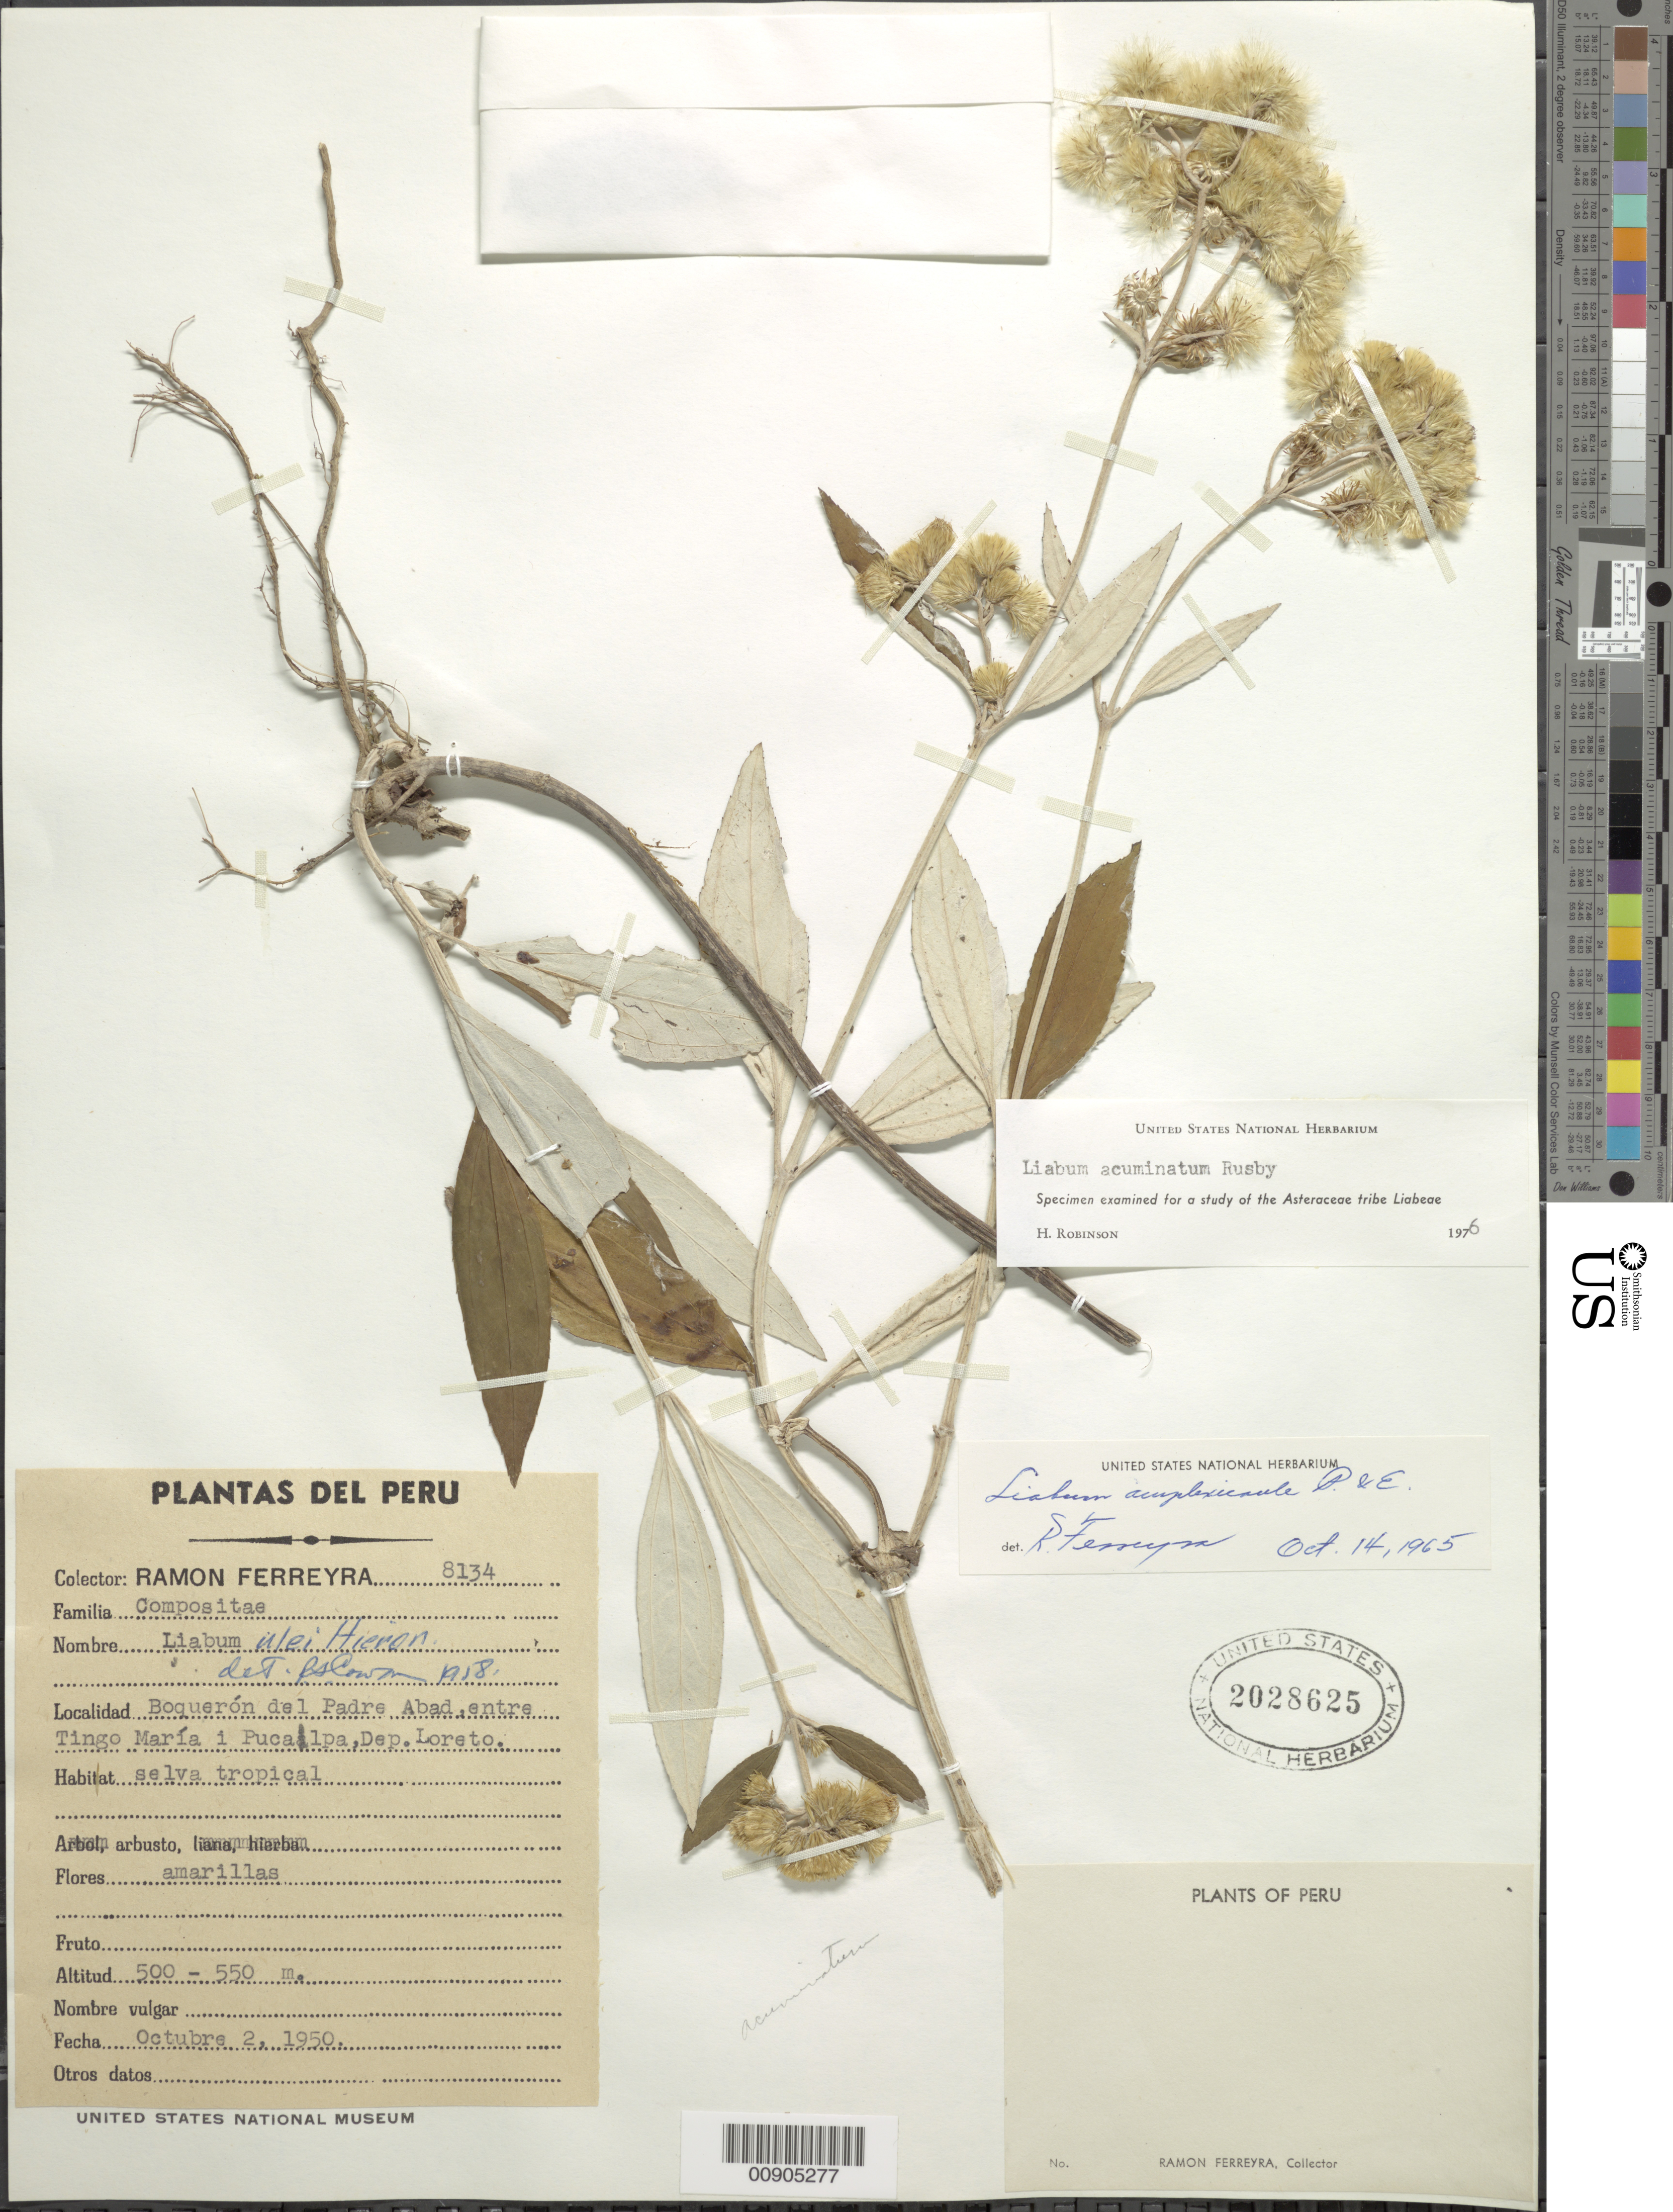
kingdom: Plantae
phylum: Tracheophyta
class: Magnoliopsida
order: Asterales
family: Asteraceae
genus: Liabum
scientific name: Liabum acuminatum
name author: Rusby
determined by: Robinson, Harold E., (US)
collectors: R. A. Ferreyra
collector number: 8134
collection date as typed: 2 October 1950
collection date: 1950-10-02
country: Peru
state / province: Loreto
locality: Boqueron del Padre Abad, entre Tino María 1 Pucalpa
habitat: Selva tropical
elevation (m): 500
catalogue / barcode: US 2028625